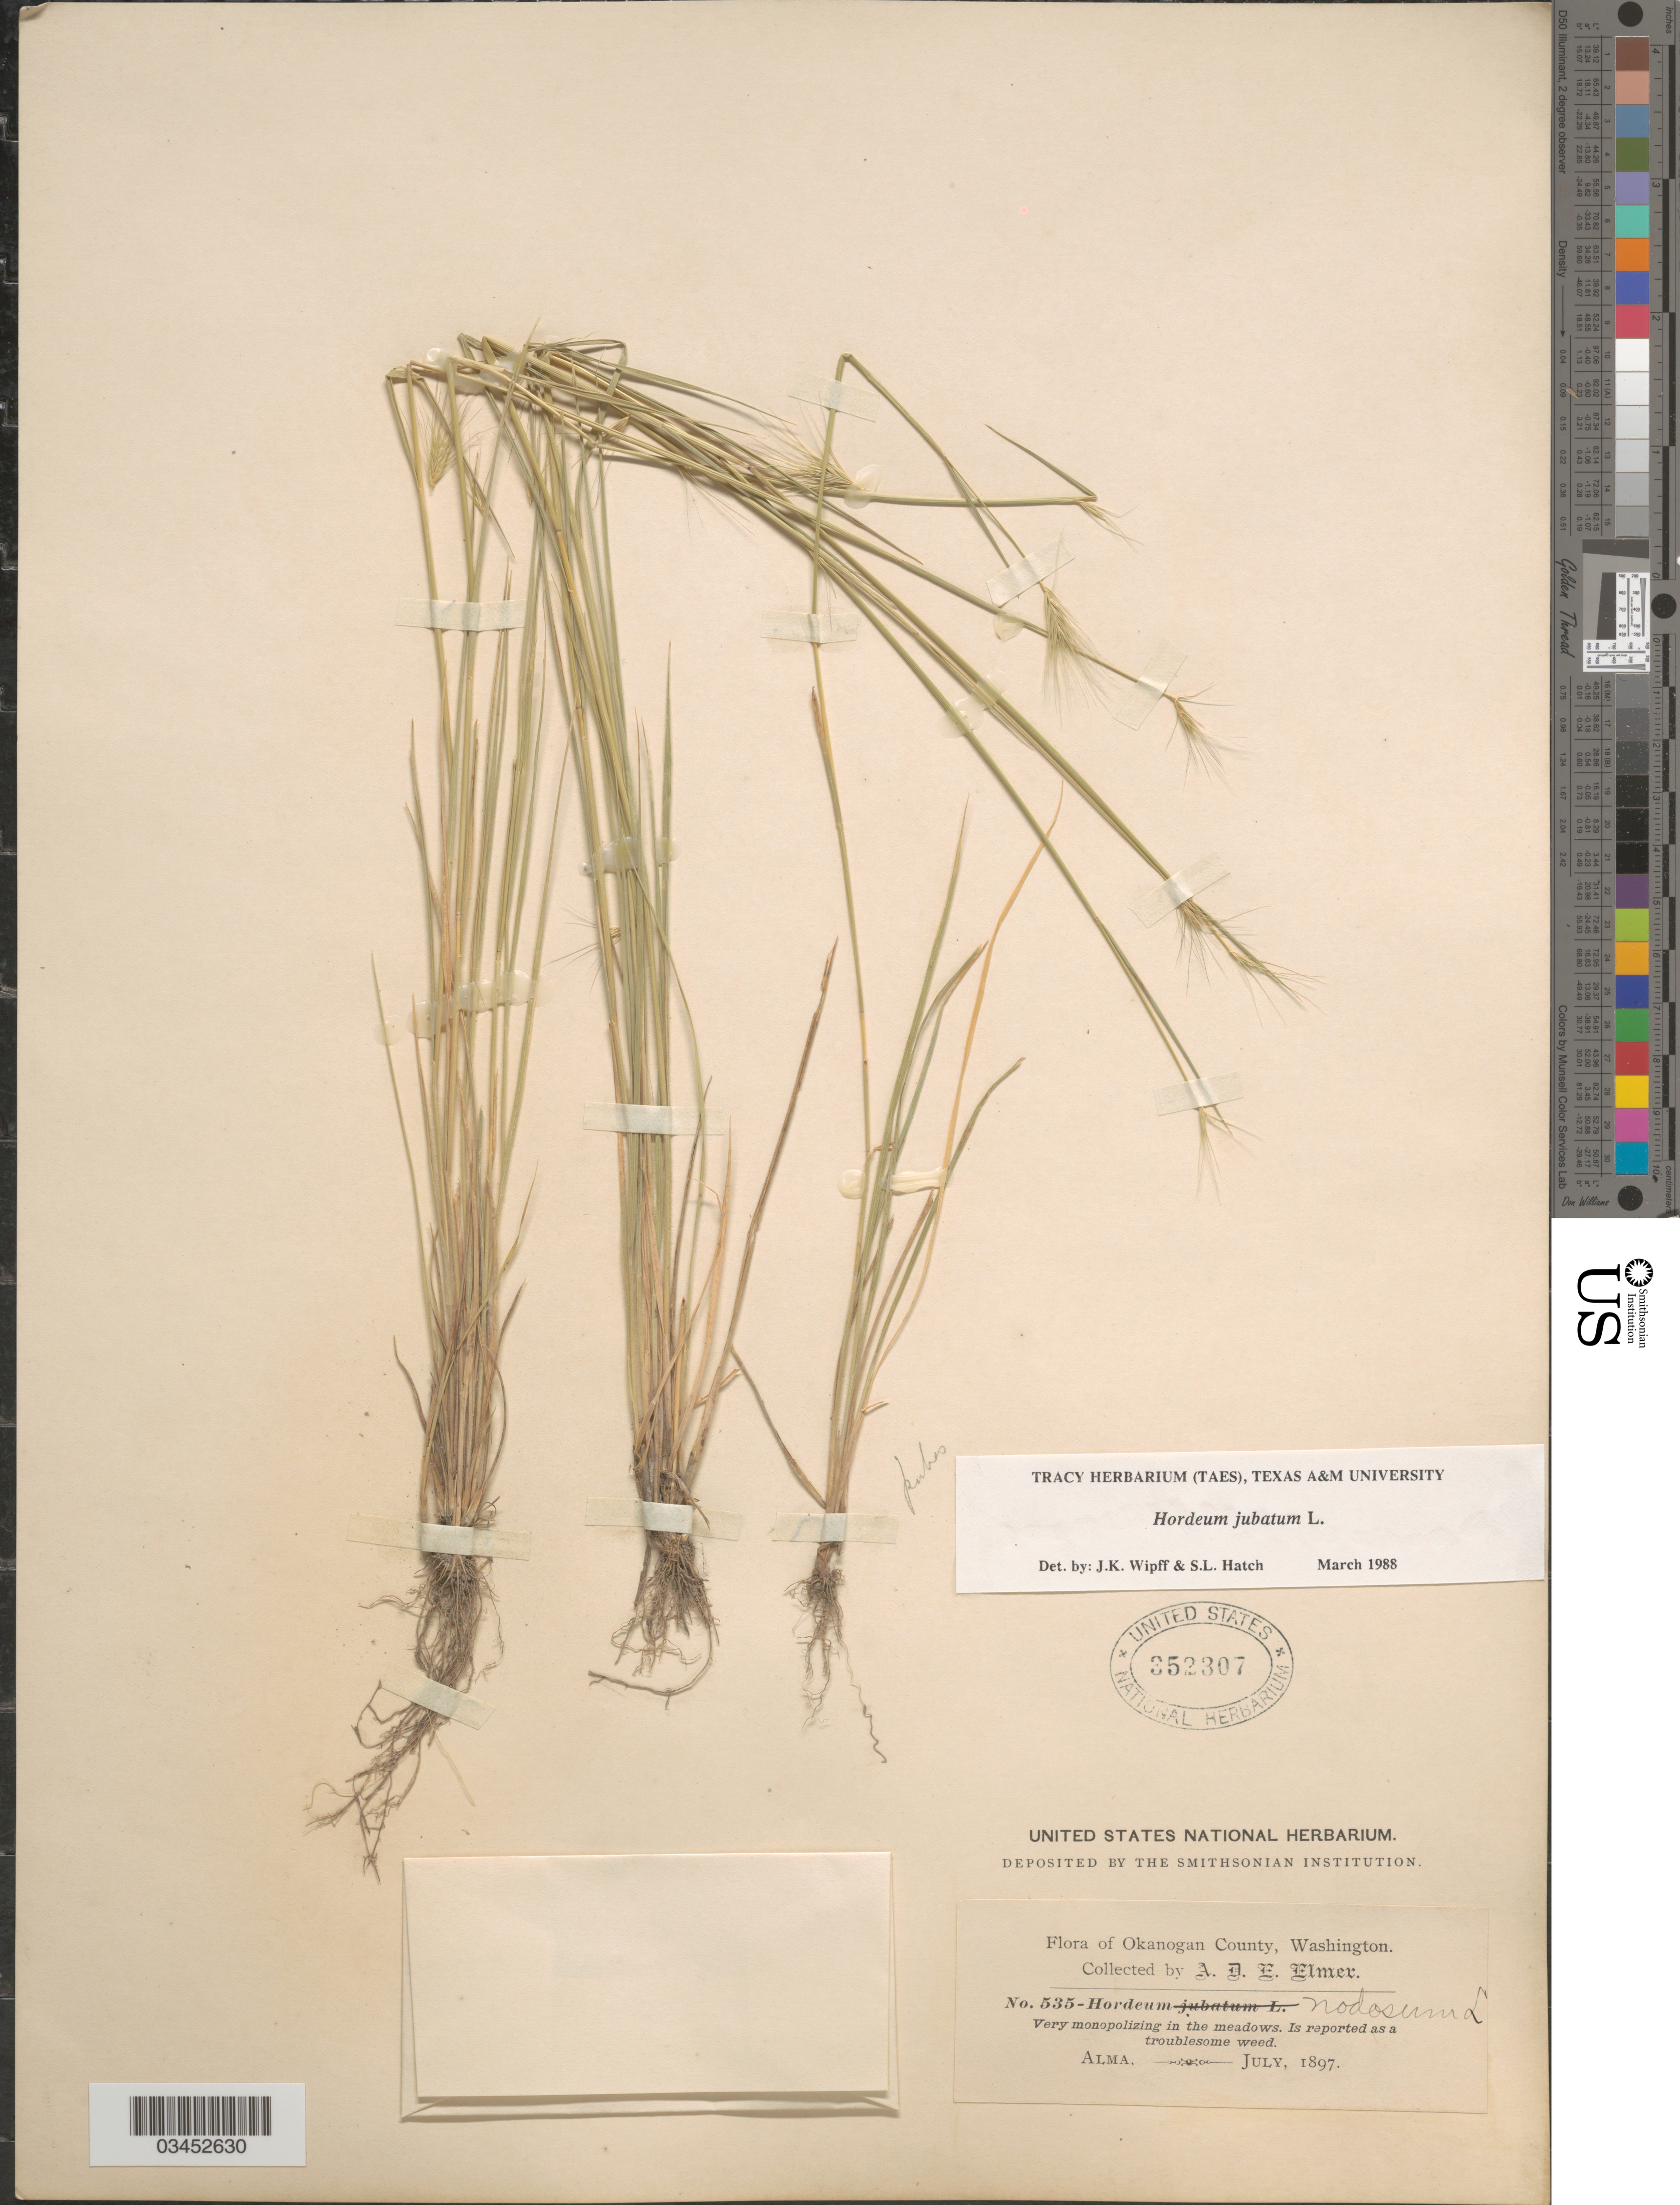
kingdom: Plantae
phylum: Tracheophyta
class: Liliopsida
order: Poales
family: Poaceae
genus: Hordeum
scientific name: Hordeum jubatum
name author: L.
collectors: A. D. E. Elmer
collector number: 535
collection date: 1897-07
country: United States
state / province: Washington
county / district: Okanogan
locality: Okanogan County. Very monopolizing in the meadows. Alma.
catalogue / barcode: US 352307